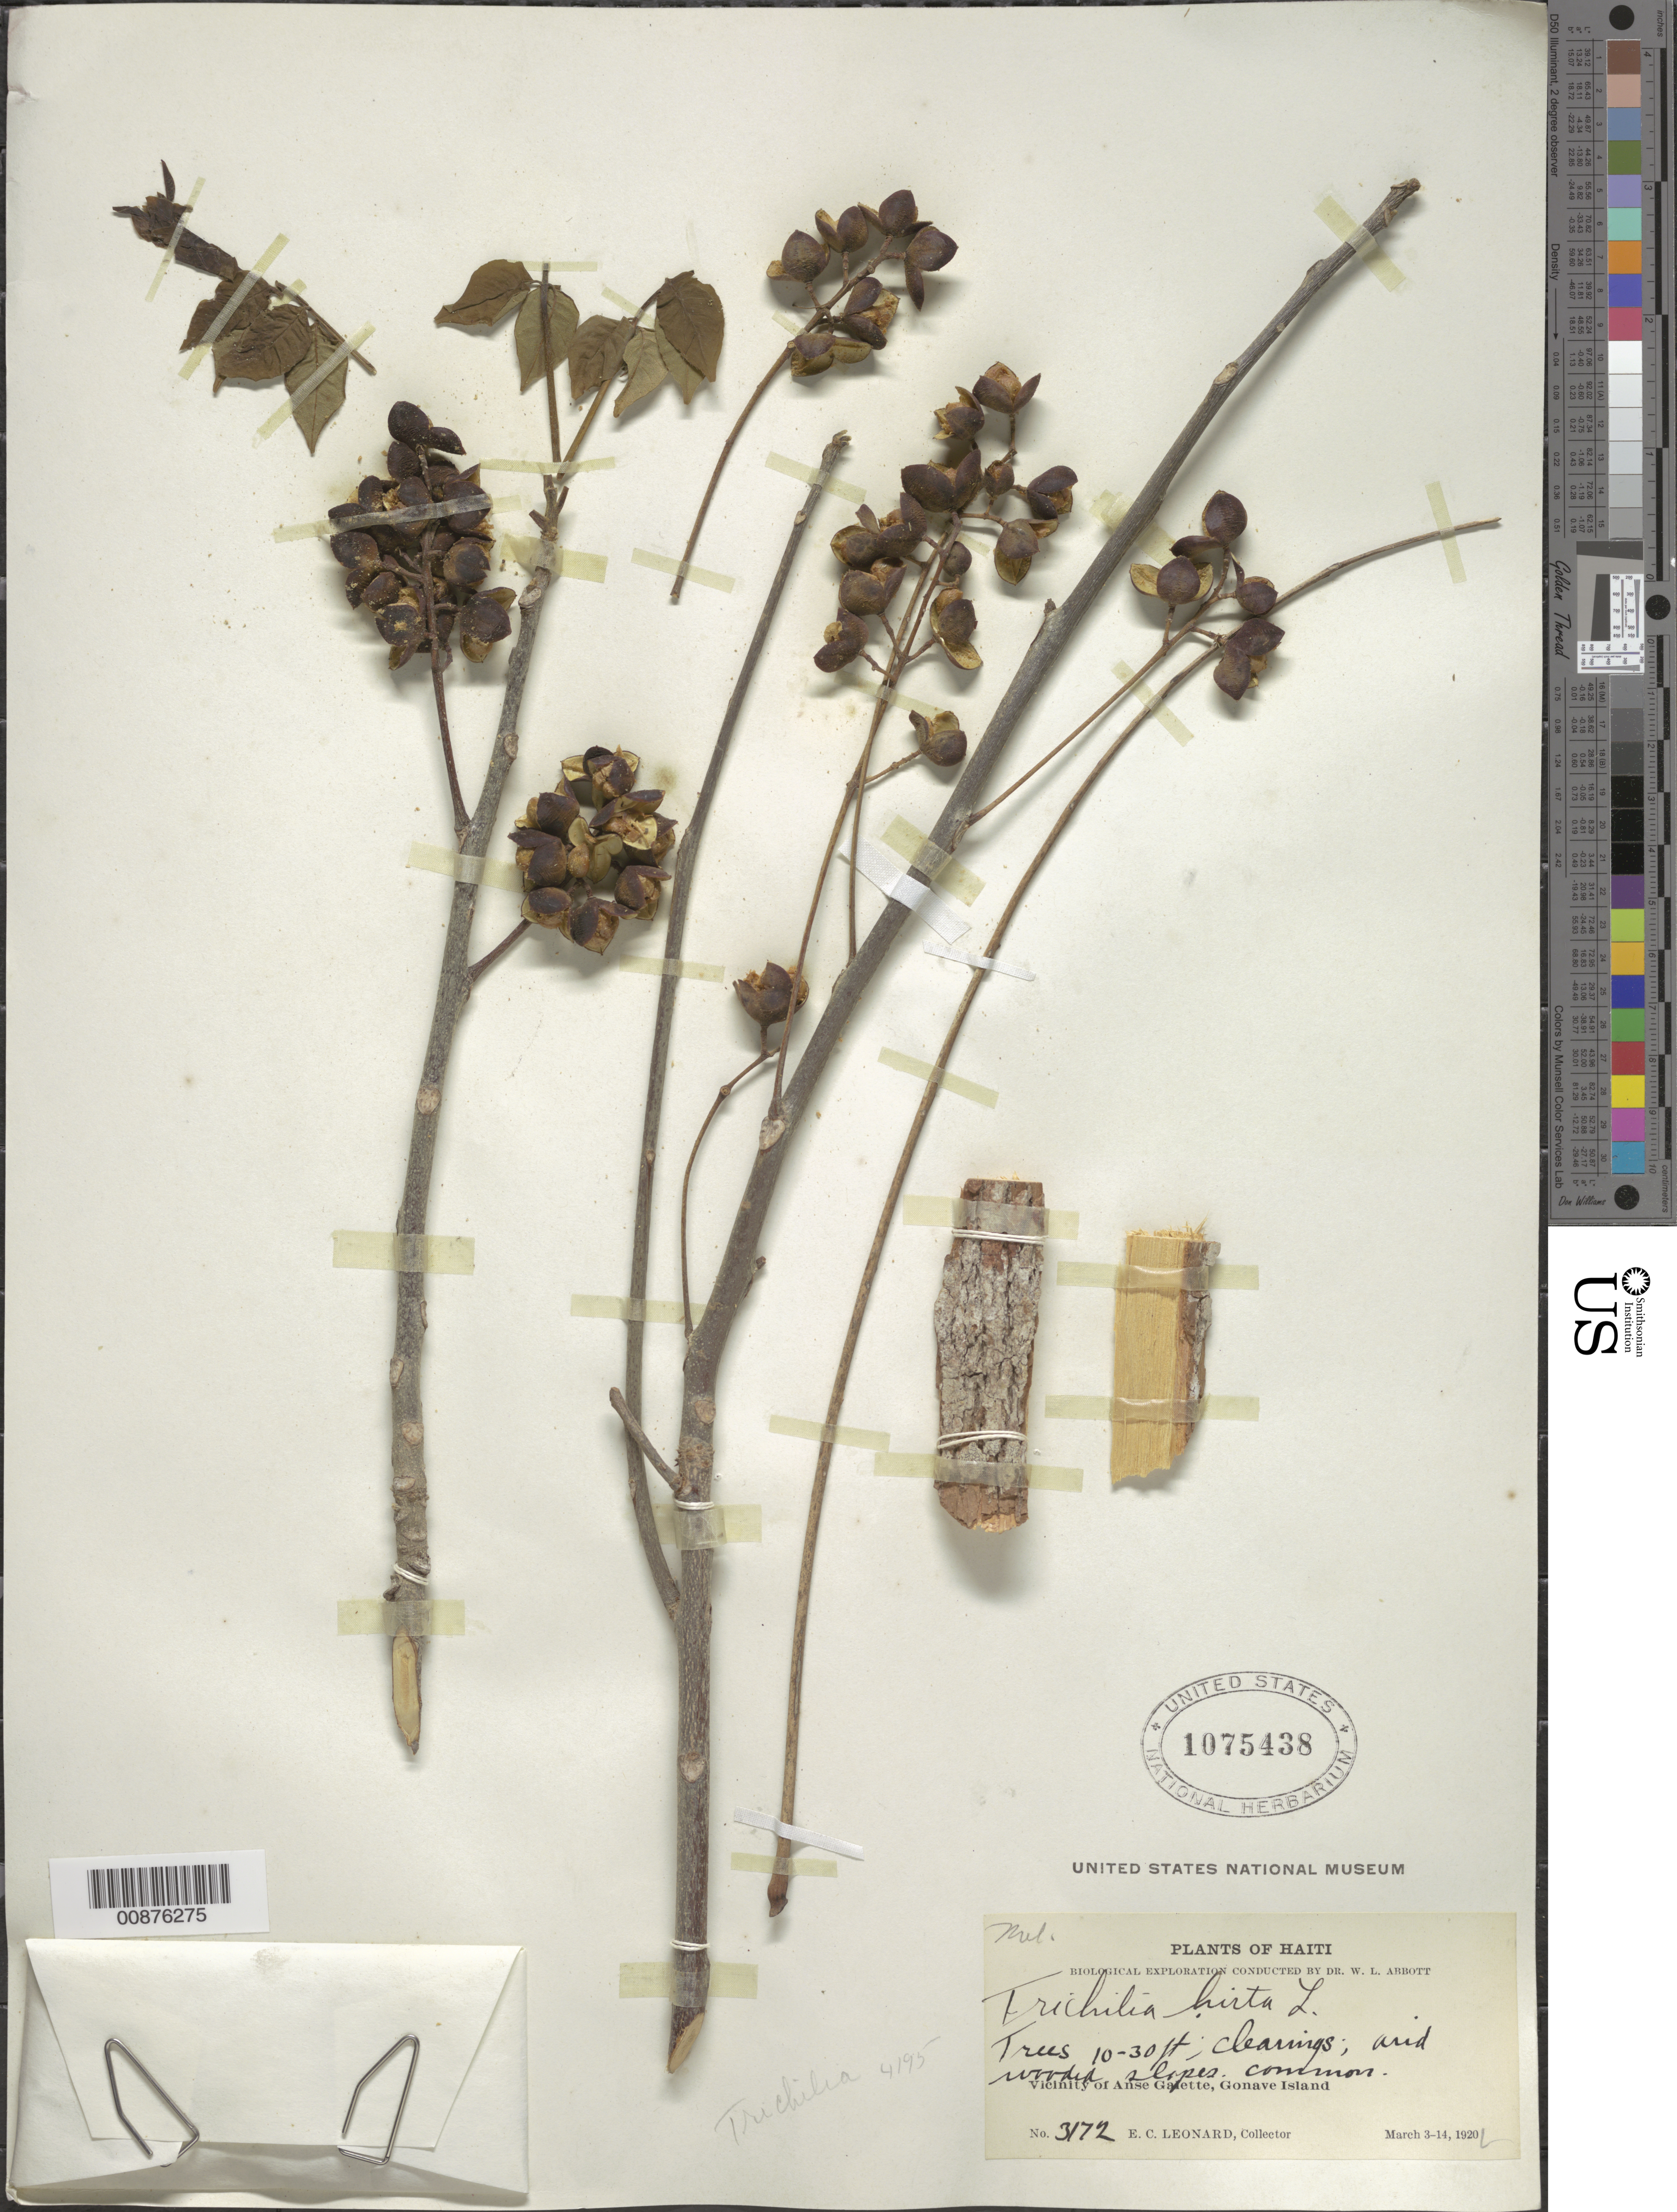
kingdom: Plantae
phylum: Tracheophyta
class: Magnoliopsida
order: Sapindales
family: Meliaceae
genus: Trichilia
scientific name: Trichilia hirta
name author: L.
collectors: E. C. Leonard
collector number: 3172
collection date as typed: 03 Mar 1920 to 14 Mar 1920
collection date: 1920-03-03/1920-03-14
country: Haiti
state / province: Ouest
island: Île de la Gonâve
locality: Vicinity of Anse Galette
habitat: Clearings, arid wooded slopes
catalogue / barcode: US 1075438